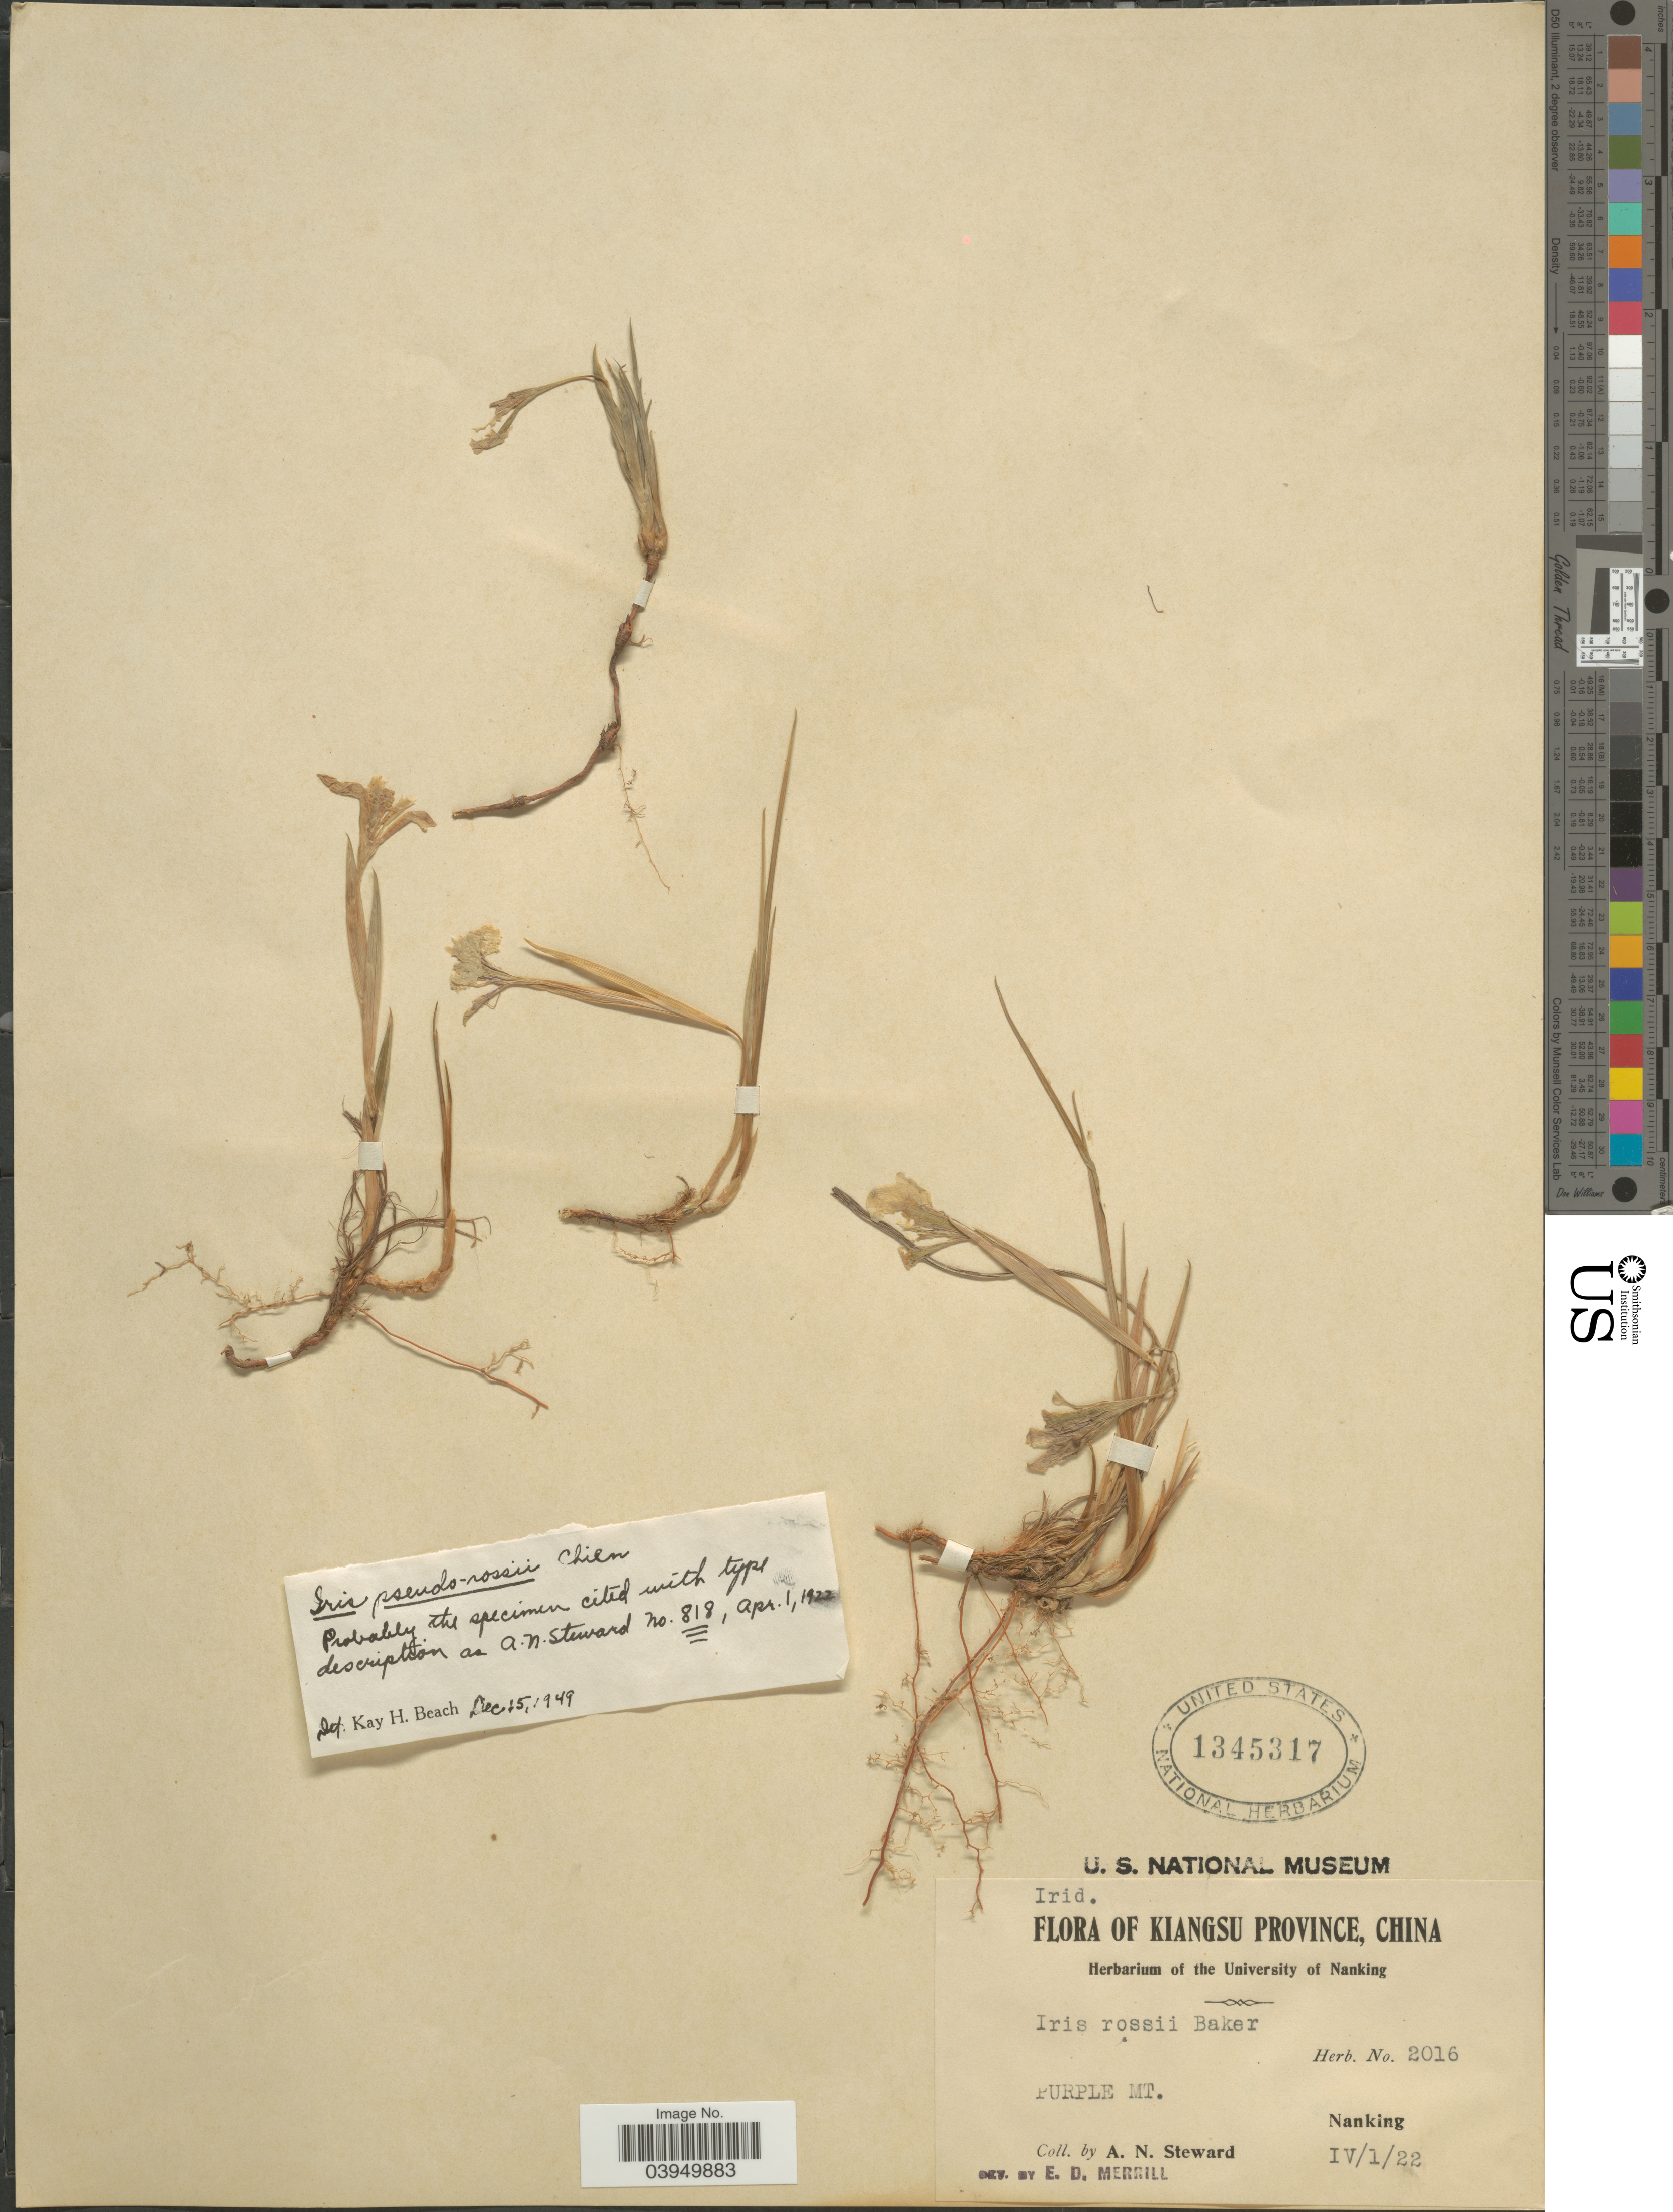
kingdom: Plantae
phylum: Tracheophyta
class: Liliopsida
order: Asparagales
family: Iridaceae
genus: Iris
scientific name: Iris pseudorossii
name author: S.S. Chien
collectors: A. N. Steward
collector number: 2016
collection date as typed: Transcribed d/m/y: 1/4/22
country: China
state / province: Jiangsu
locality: Kiangsu Province. Purple Mt. Nanking.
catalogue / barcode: US 1345317